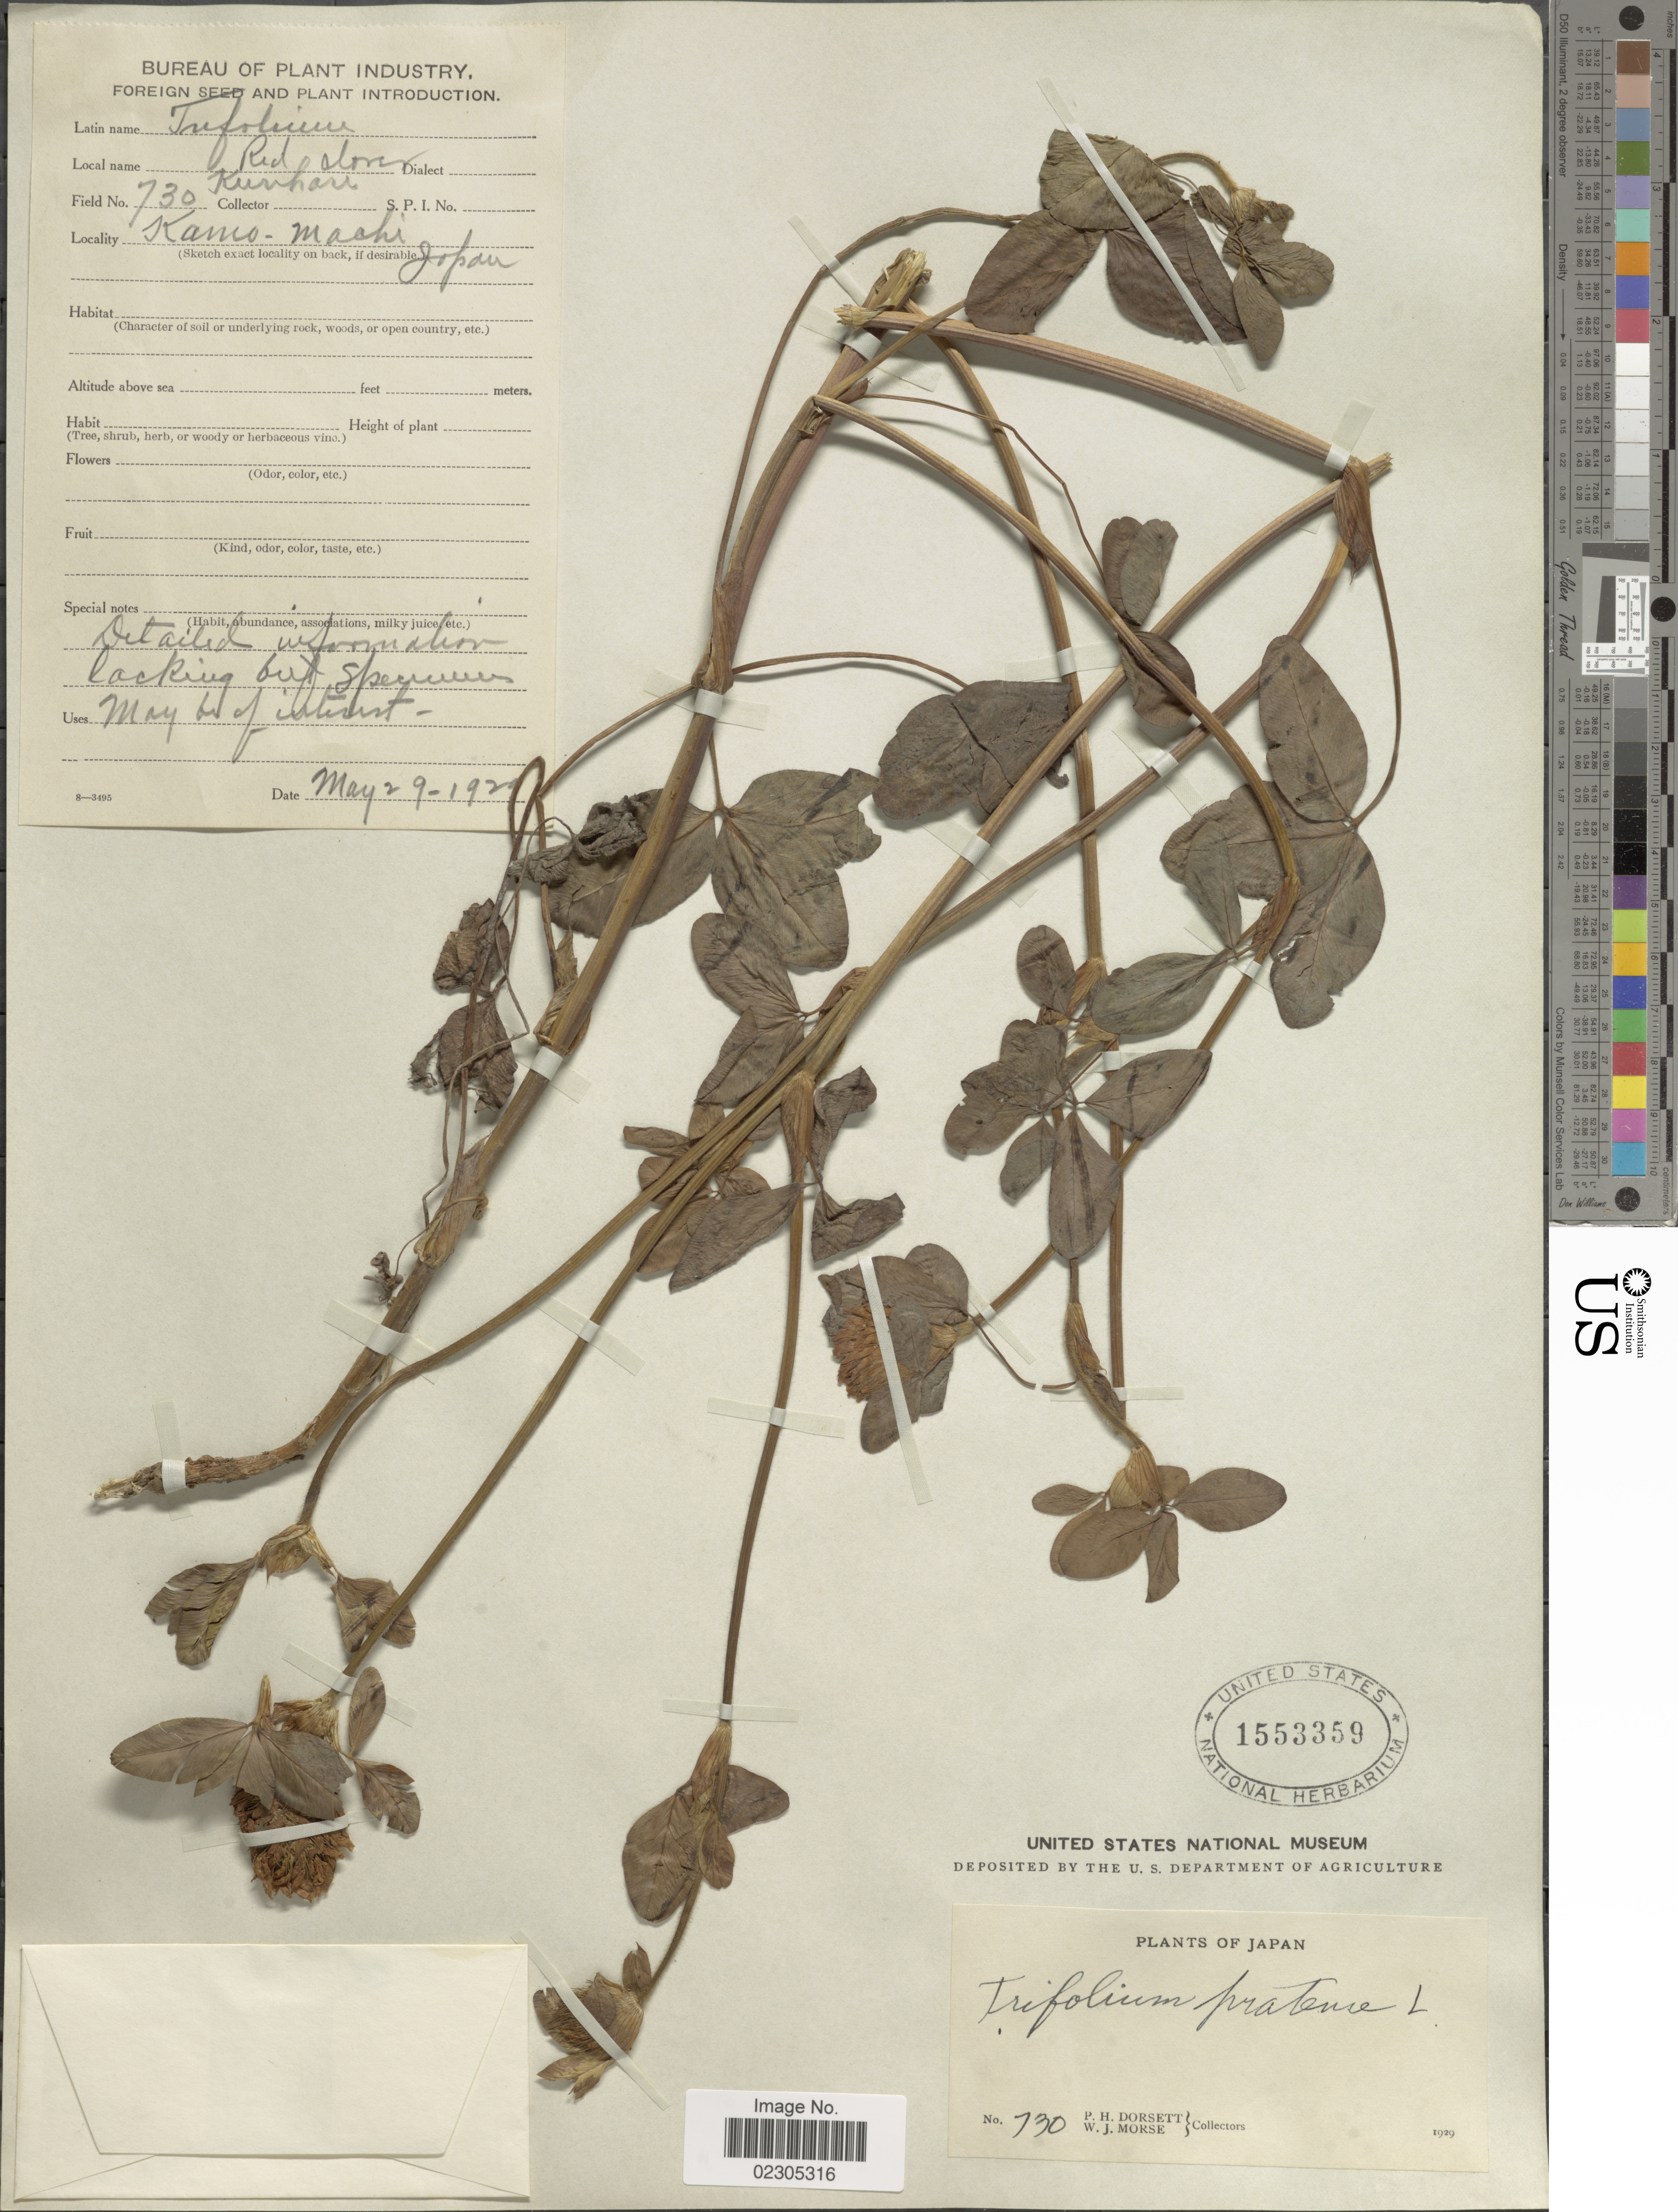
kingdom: Plantae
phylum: Tracheophyta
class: Magnoliopsida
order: Fabales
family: Fabaceae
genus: Trifolium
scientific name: Trifolium pratense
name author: L.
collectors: P. H. Dorsett & W. J. Morse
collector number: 730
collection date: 1929-05-29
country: Japan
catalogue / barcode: US 1553359